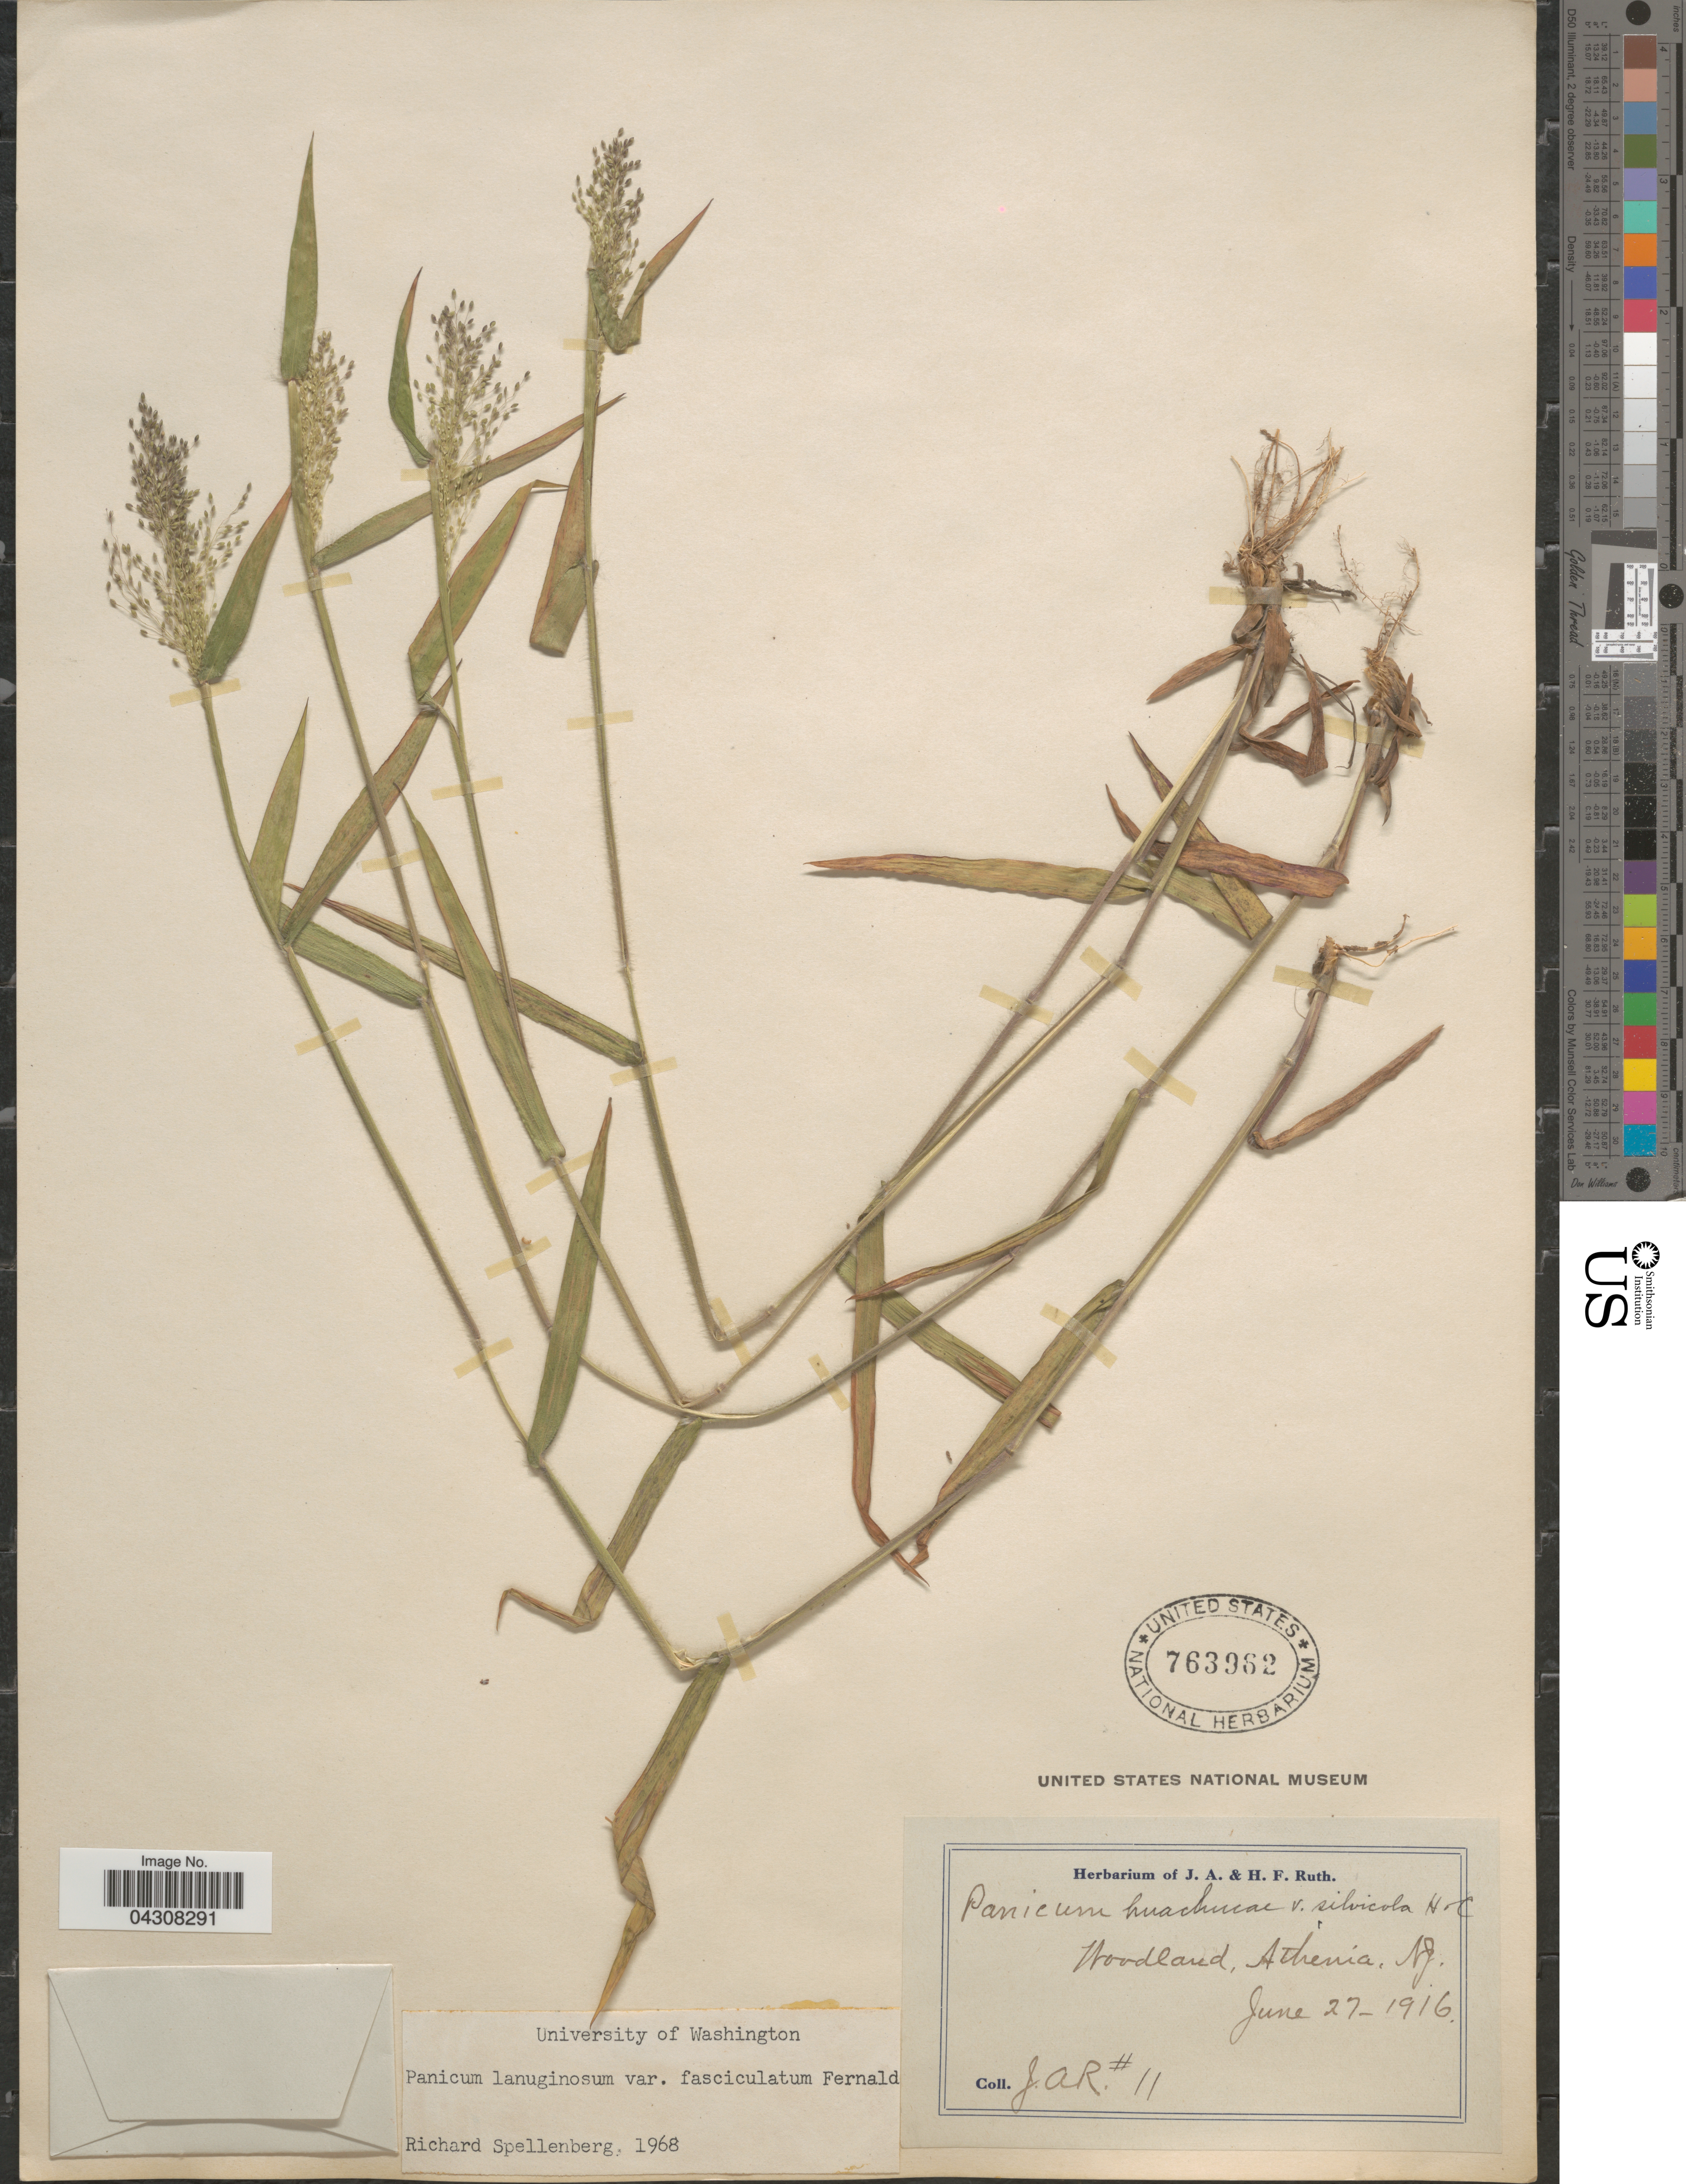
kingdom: Plantae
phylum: Tracheophyta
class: Liliopsida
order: Poales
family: Poaceae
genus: Dichanthelium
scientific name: Dichanthelium acuminatum var. acuminatum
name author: (Sw.) Gould & C.A. Clark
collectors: J. Ruth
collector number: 11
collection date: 1916-06-27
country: United States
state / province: New Jersey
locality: Woodland, Athenia.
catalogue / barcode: US 763962